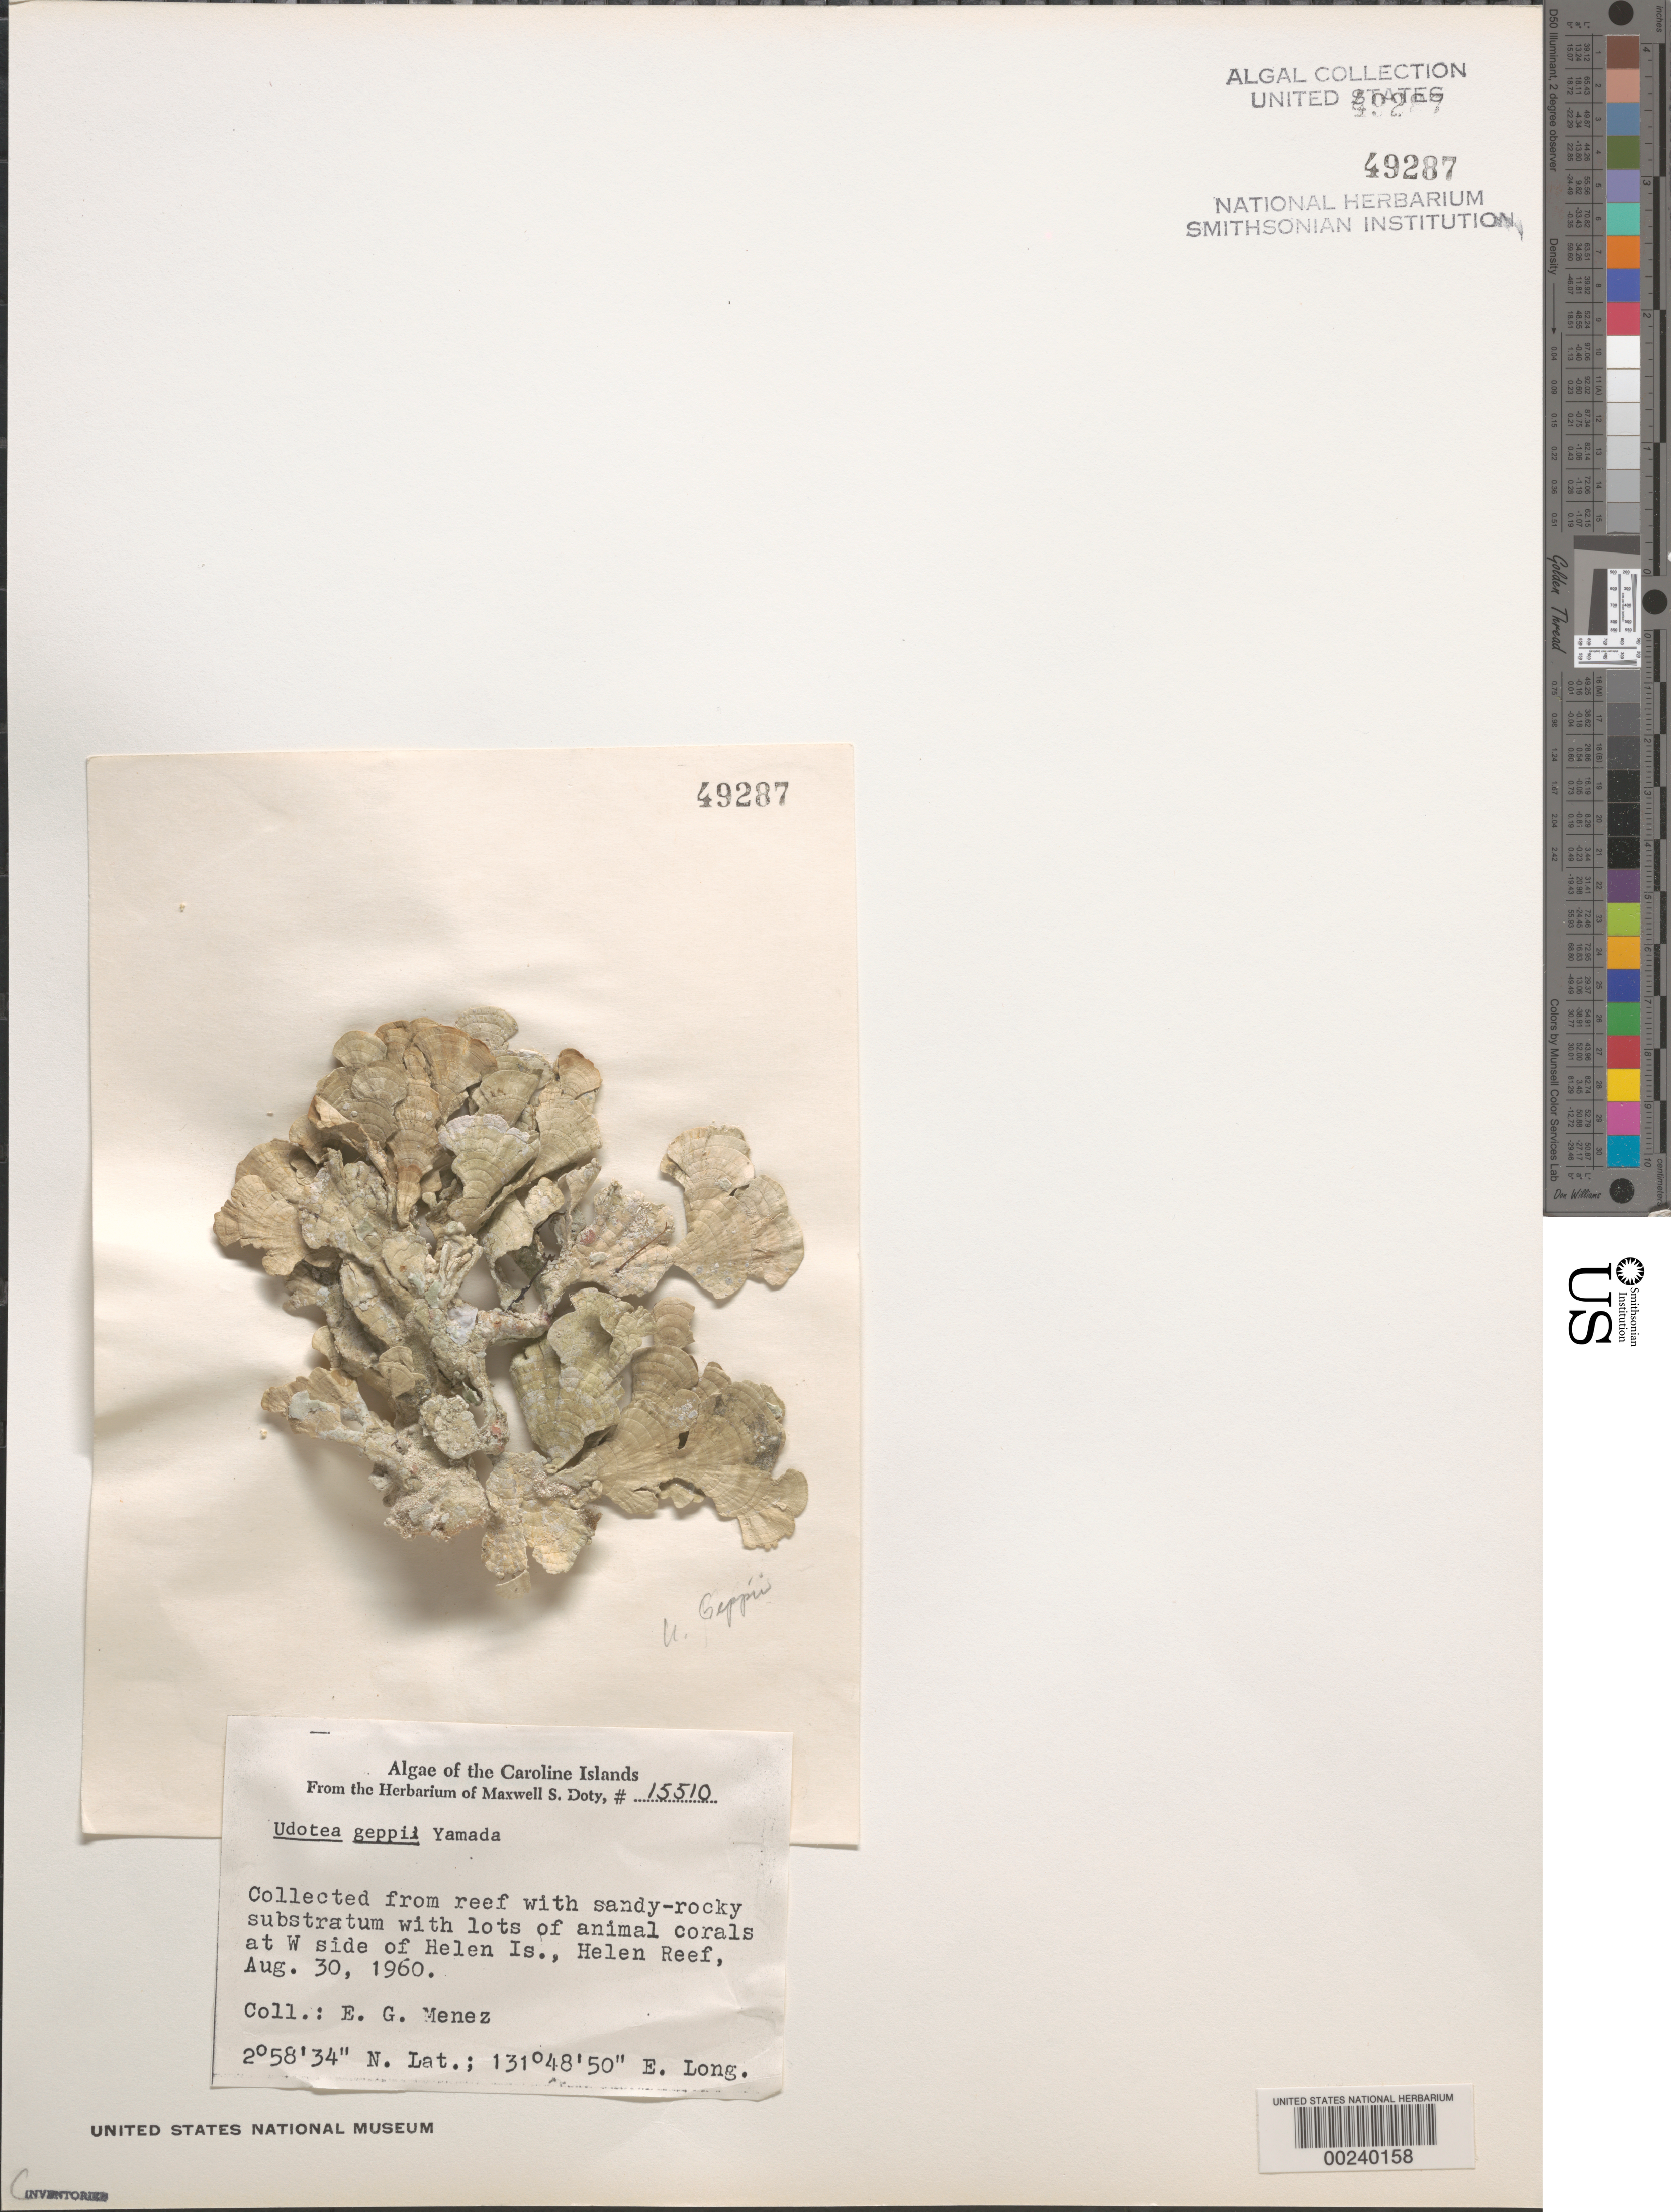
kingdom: Plantae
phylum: Chlorophyta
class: Ulvophyceae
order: Bryopsidales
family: Udoteaceae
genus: Udotea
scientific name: Udotea geppii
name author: A. Gepp & E. Gepp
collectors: Meñez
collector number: MSD 15510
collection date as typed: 30 Aug 1960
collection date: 1960-08-30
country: Palau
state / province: Belau Outliers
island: Helen Atoll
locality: Helen Reef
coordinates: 2 58' 34" N, 131 48' 50" E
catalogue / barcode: US 49287